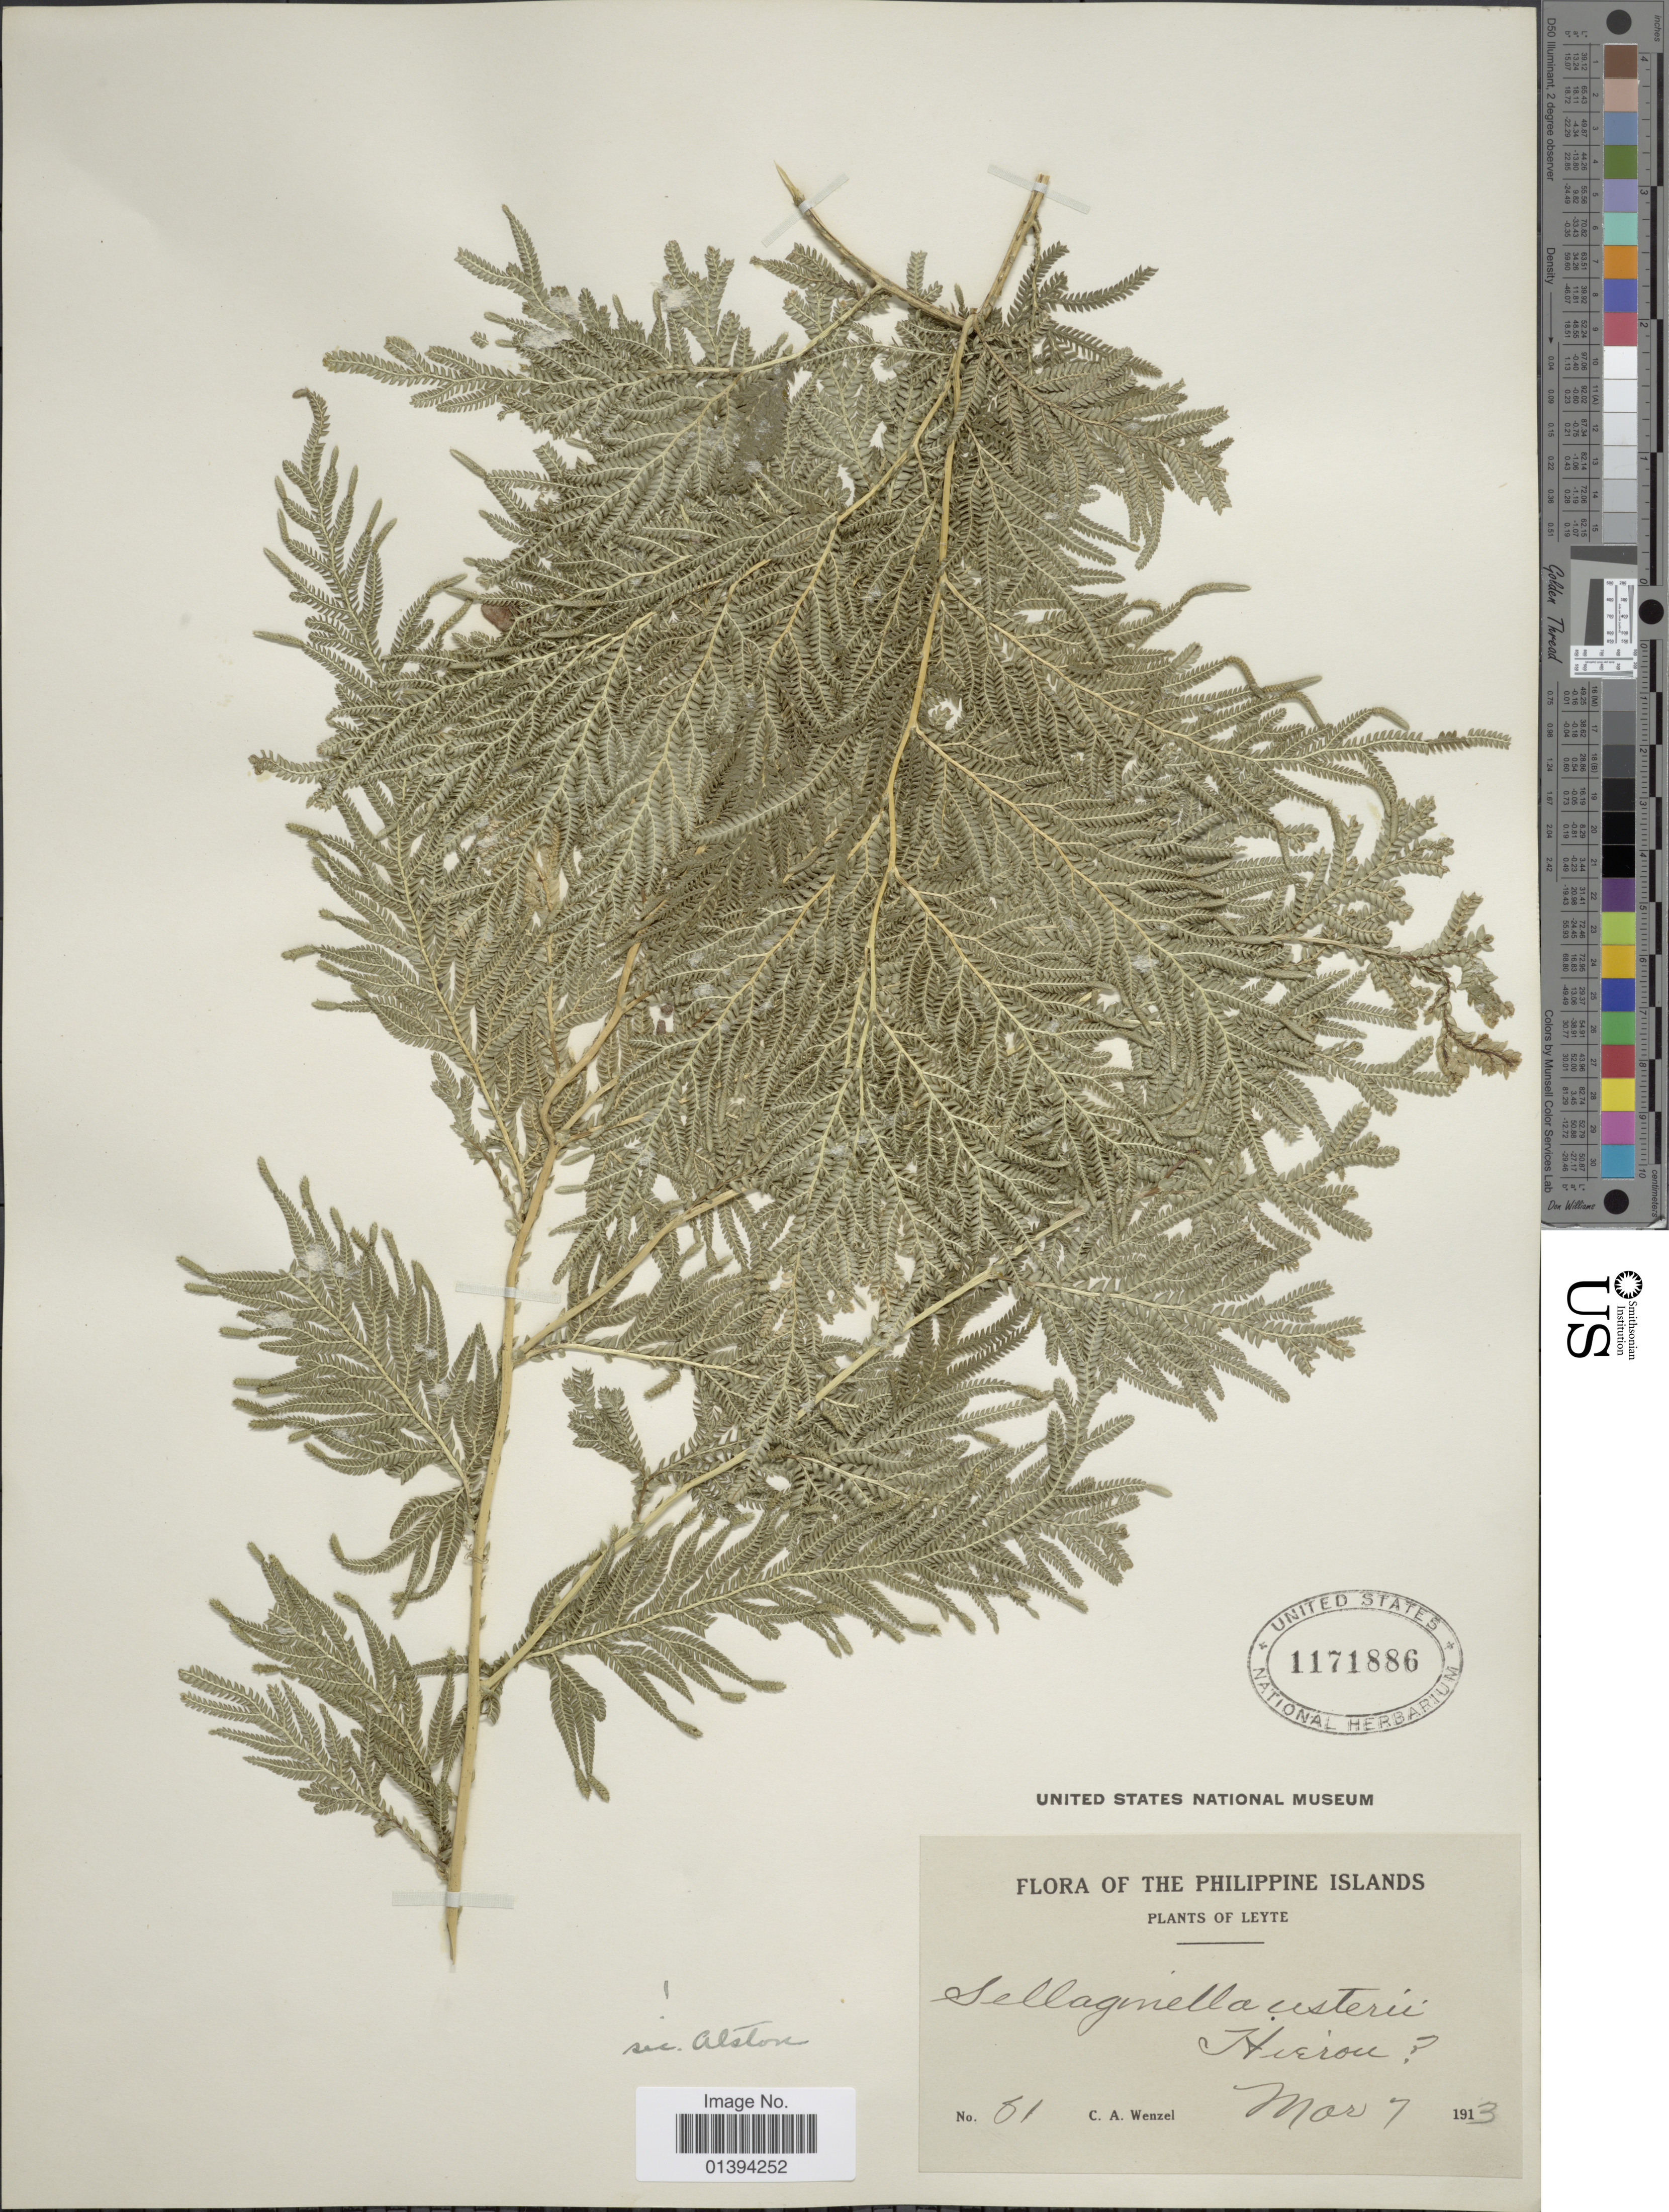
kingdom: Plantae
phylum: Tracheophyta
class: Lycopodiopsida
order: Selaginellales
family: Selaginellaceae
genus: Selaginella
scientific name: Selaginella usterii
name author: Hieron.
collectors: C. Wenzel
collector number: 81*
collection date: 1913-03-07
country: Philippines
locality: Leyte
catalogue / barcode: US 1171886